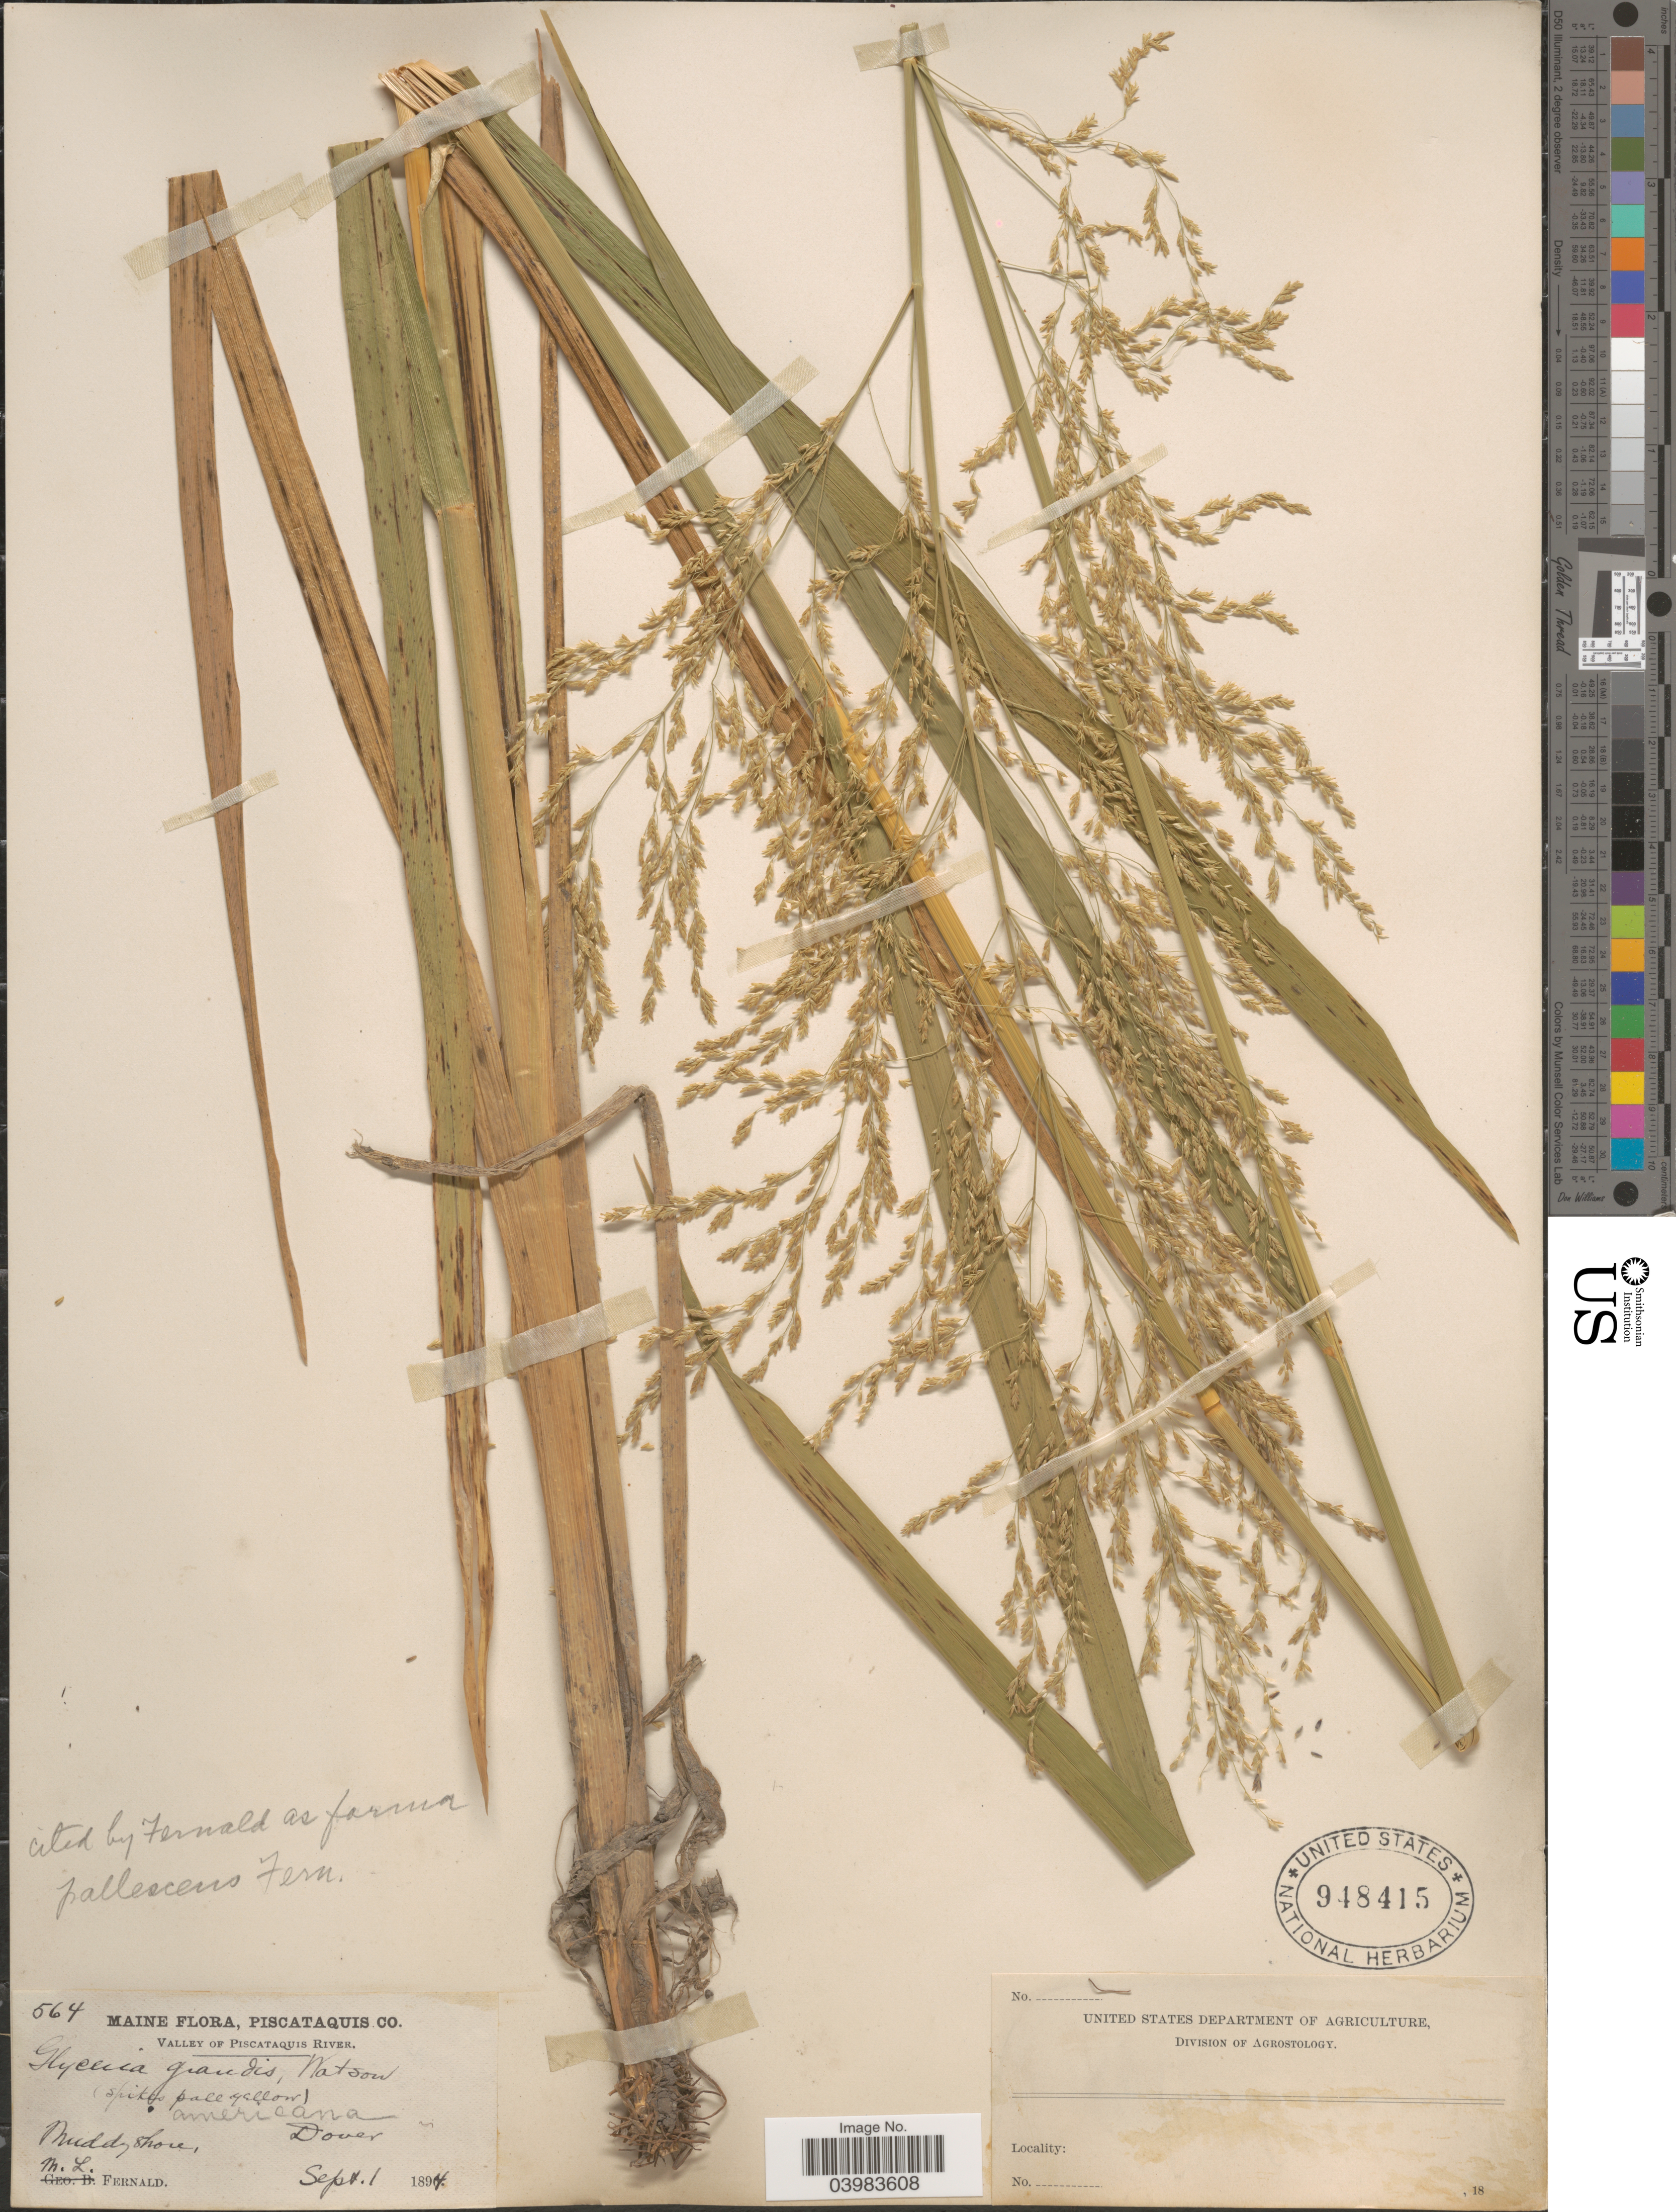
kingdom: Plantae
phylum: Tracheophyta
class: Liliopsida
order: Poales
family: Poaceae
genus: Glyceria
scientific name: Glyceria grandis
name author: S. Watson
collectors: M. L. Fernald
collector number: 564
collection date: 1894-09-01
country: United States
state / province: Maine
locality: Piscataquis Co. Valley of Piscataquis River. Mudd, shore, Dover.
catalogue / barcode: US 948415